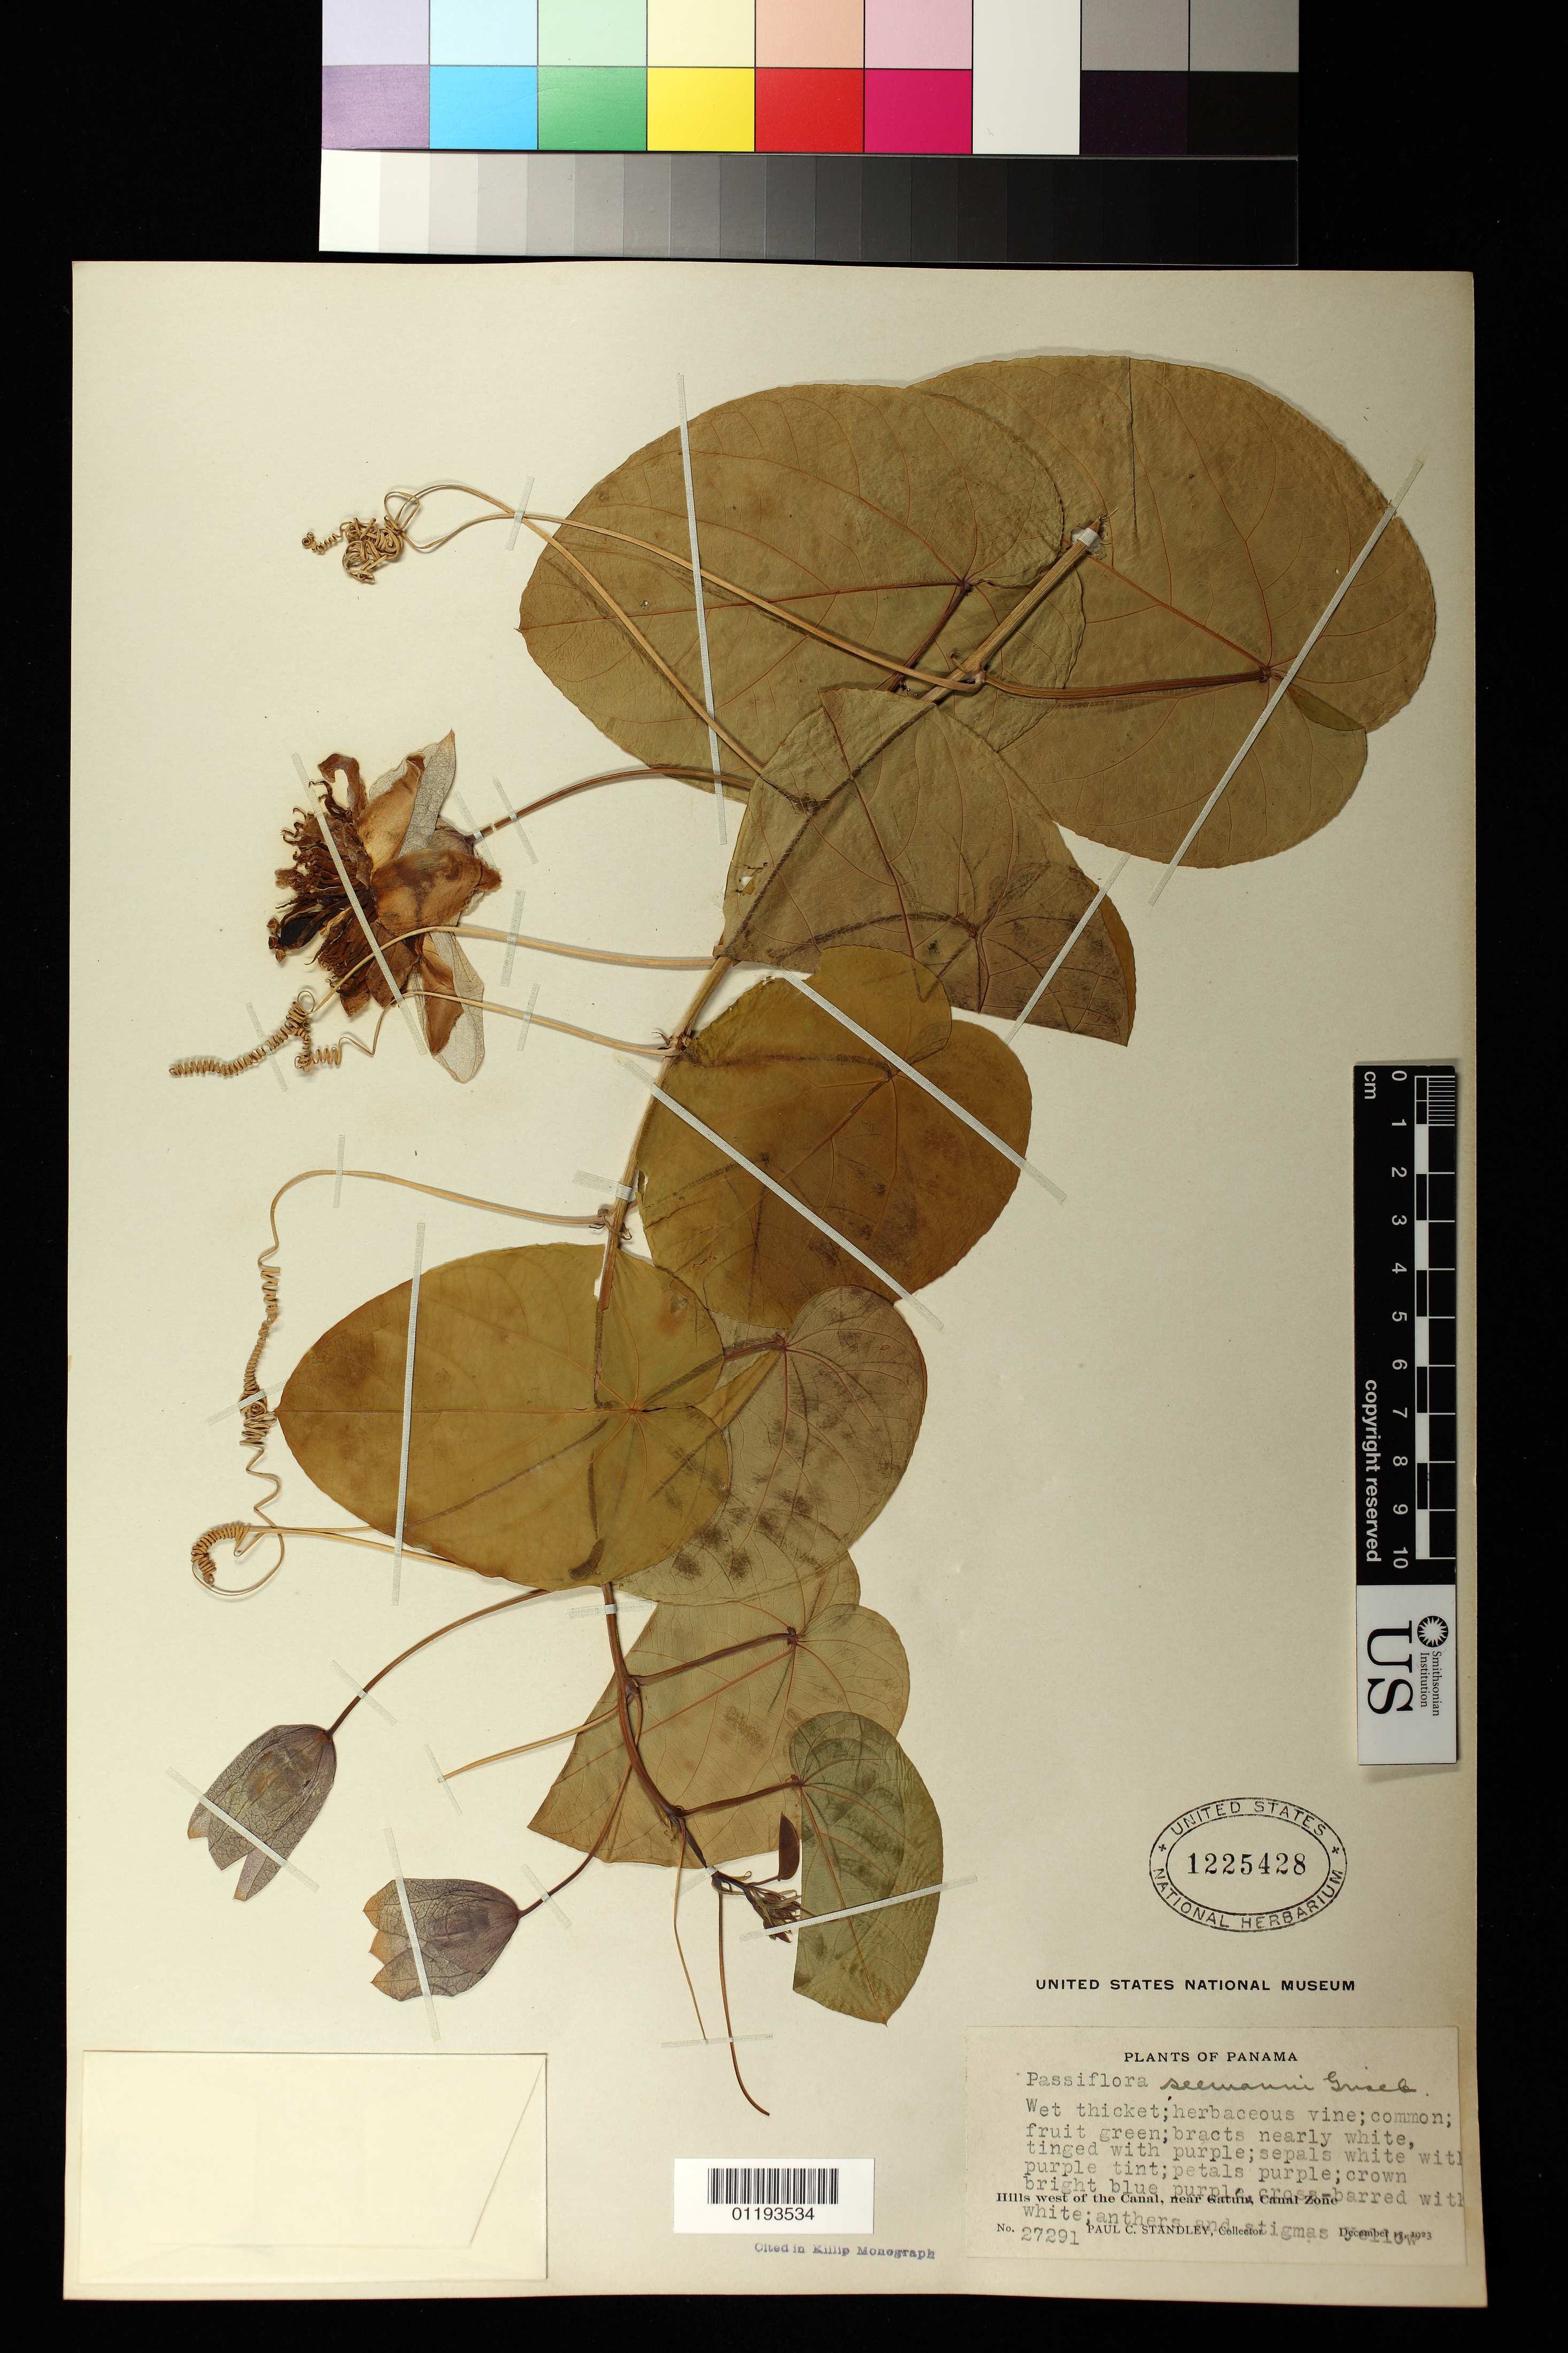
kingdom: Plantae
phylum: Tracheophyta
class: Magnoliopsida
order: Malpighiales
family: Passifloraceae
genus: Passiflora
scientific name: Passiflora seemannii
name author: Griseb.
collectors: P. C. Standley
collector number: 27291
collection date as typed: Dec 17 1923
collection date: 1923-12-17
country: Panama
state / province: Colón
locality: Hills west of the Canal, near Gatun, Canal Zone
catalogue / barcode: US 1225428